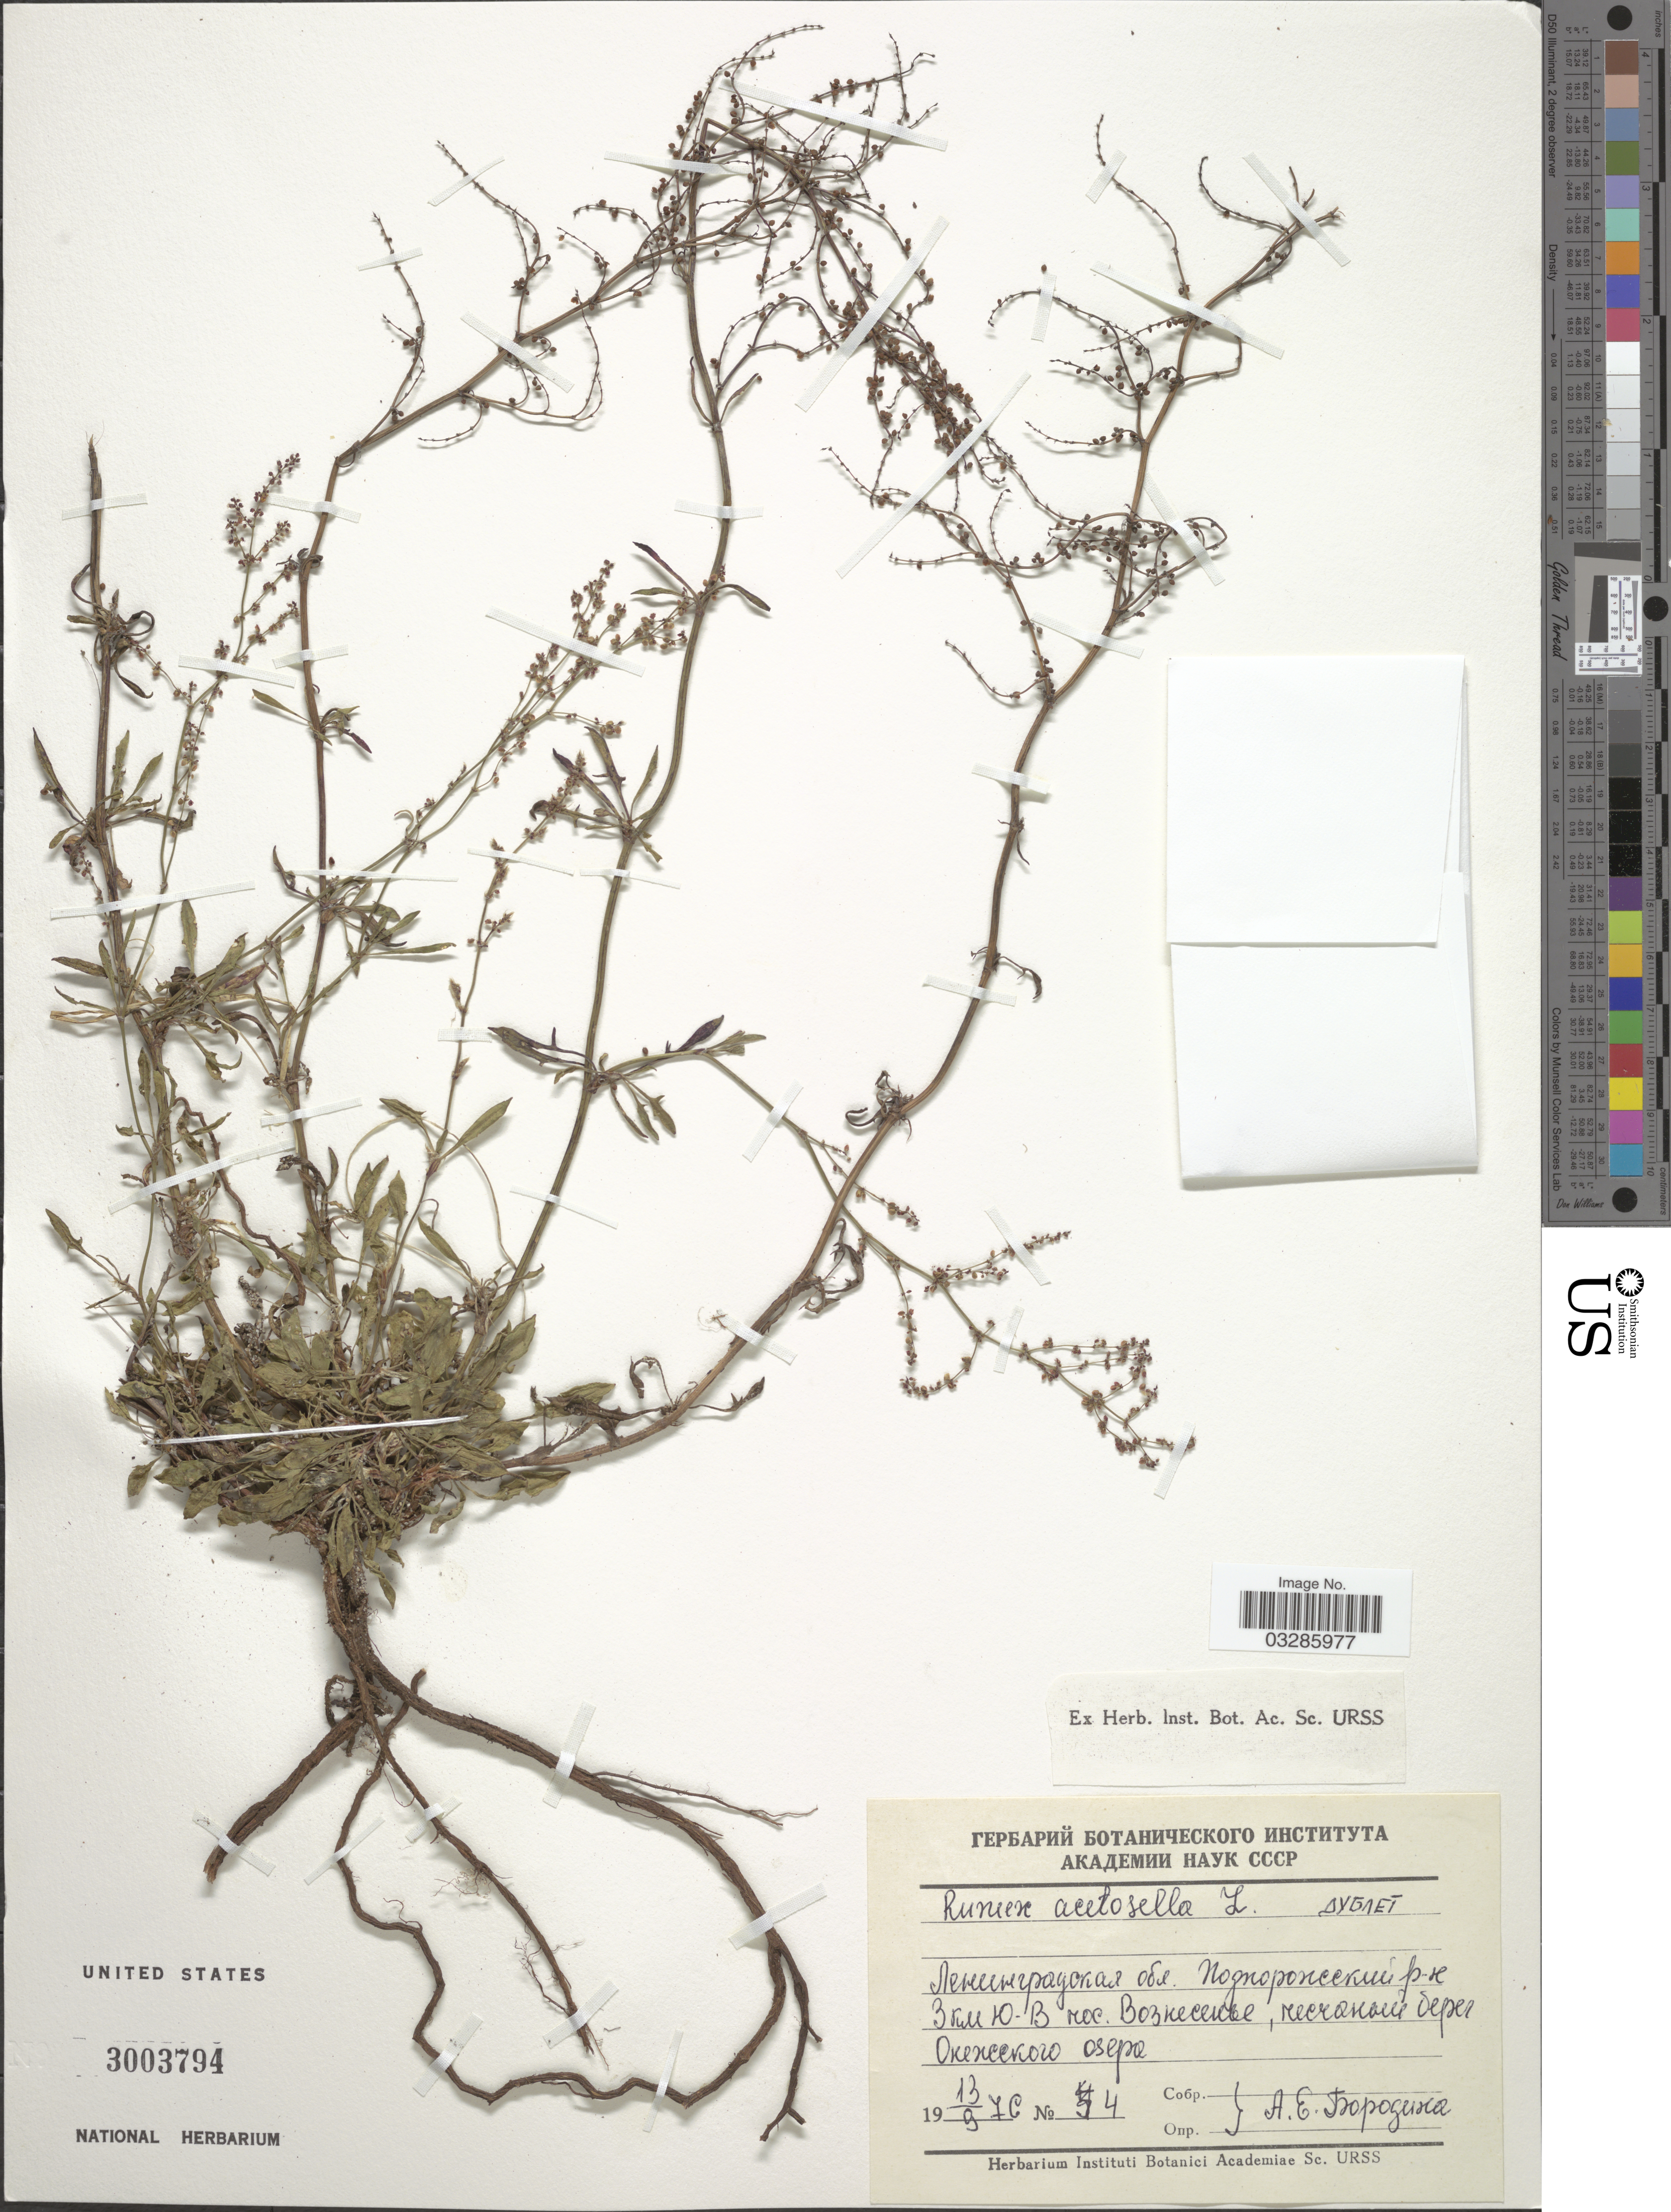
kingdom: Plantae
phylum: Tracheophyta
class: Magnoliopsida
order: Caryophyllales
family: Polygonaceae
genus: Rumex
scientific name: Rumex acetosella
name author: L.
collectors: A. Borodina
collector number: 4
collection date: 1976-09-13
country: Russian Federation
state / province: Leningrad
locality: Podporozhskiy, Shore of Lake Onega, 3 km SE from Village Voznesenye.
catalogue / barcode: US 3003794